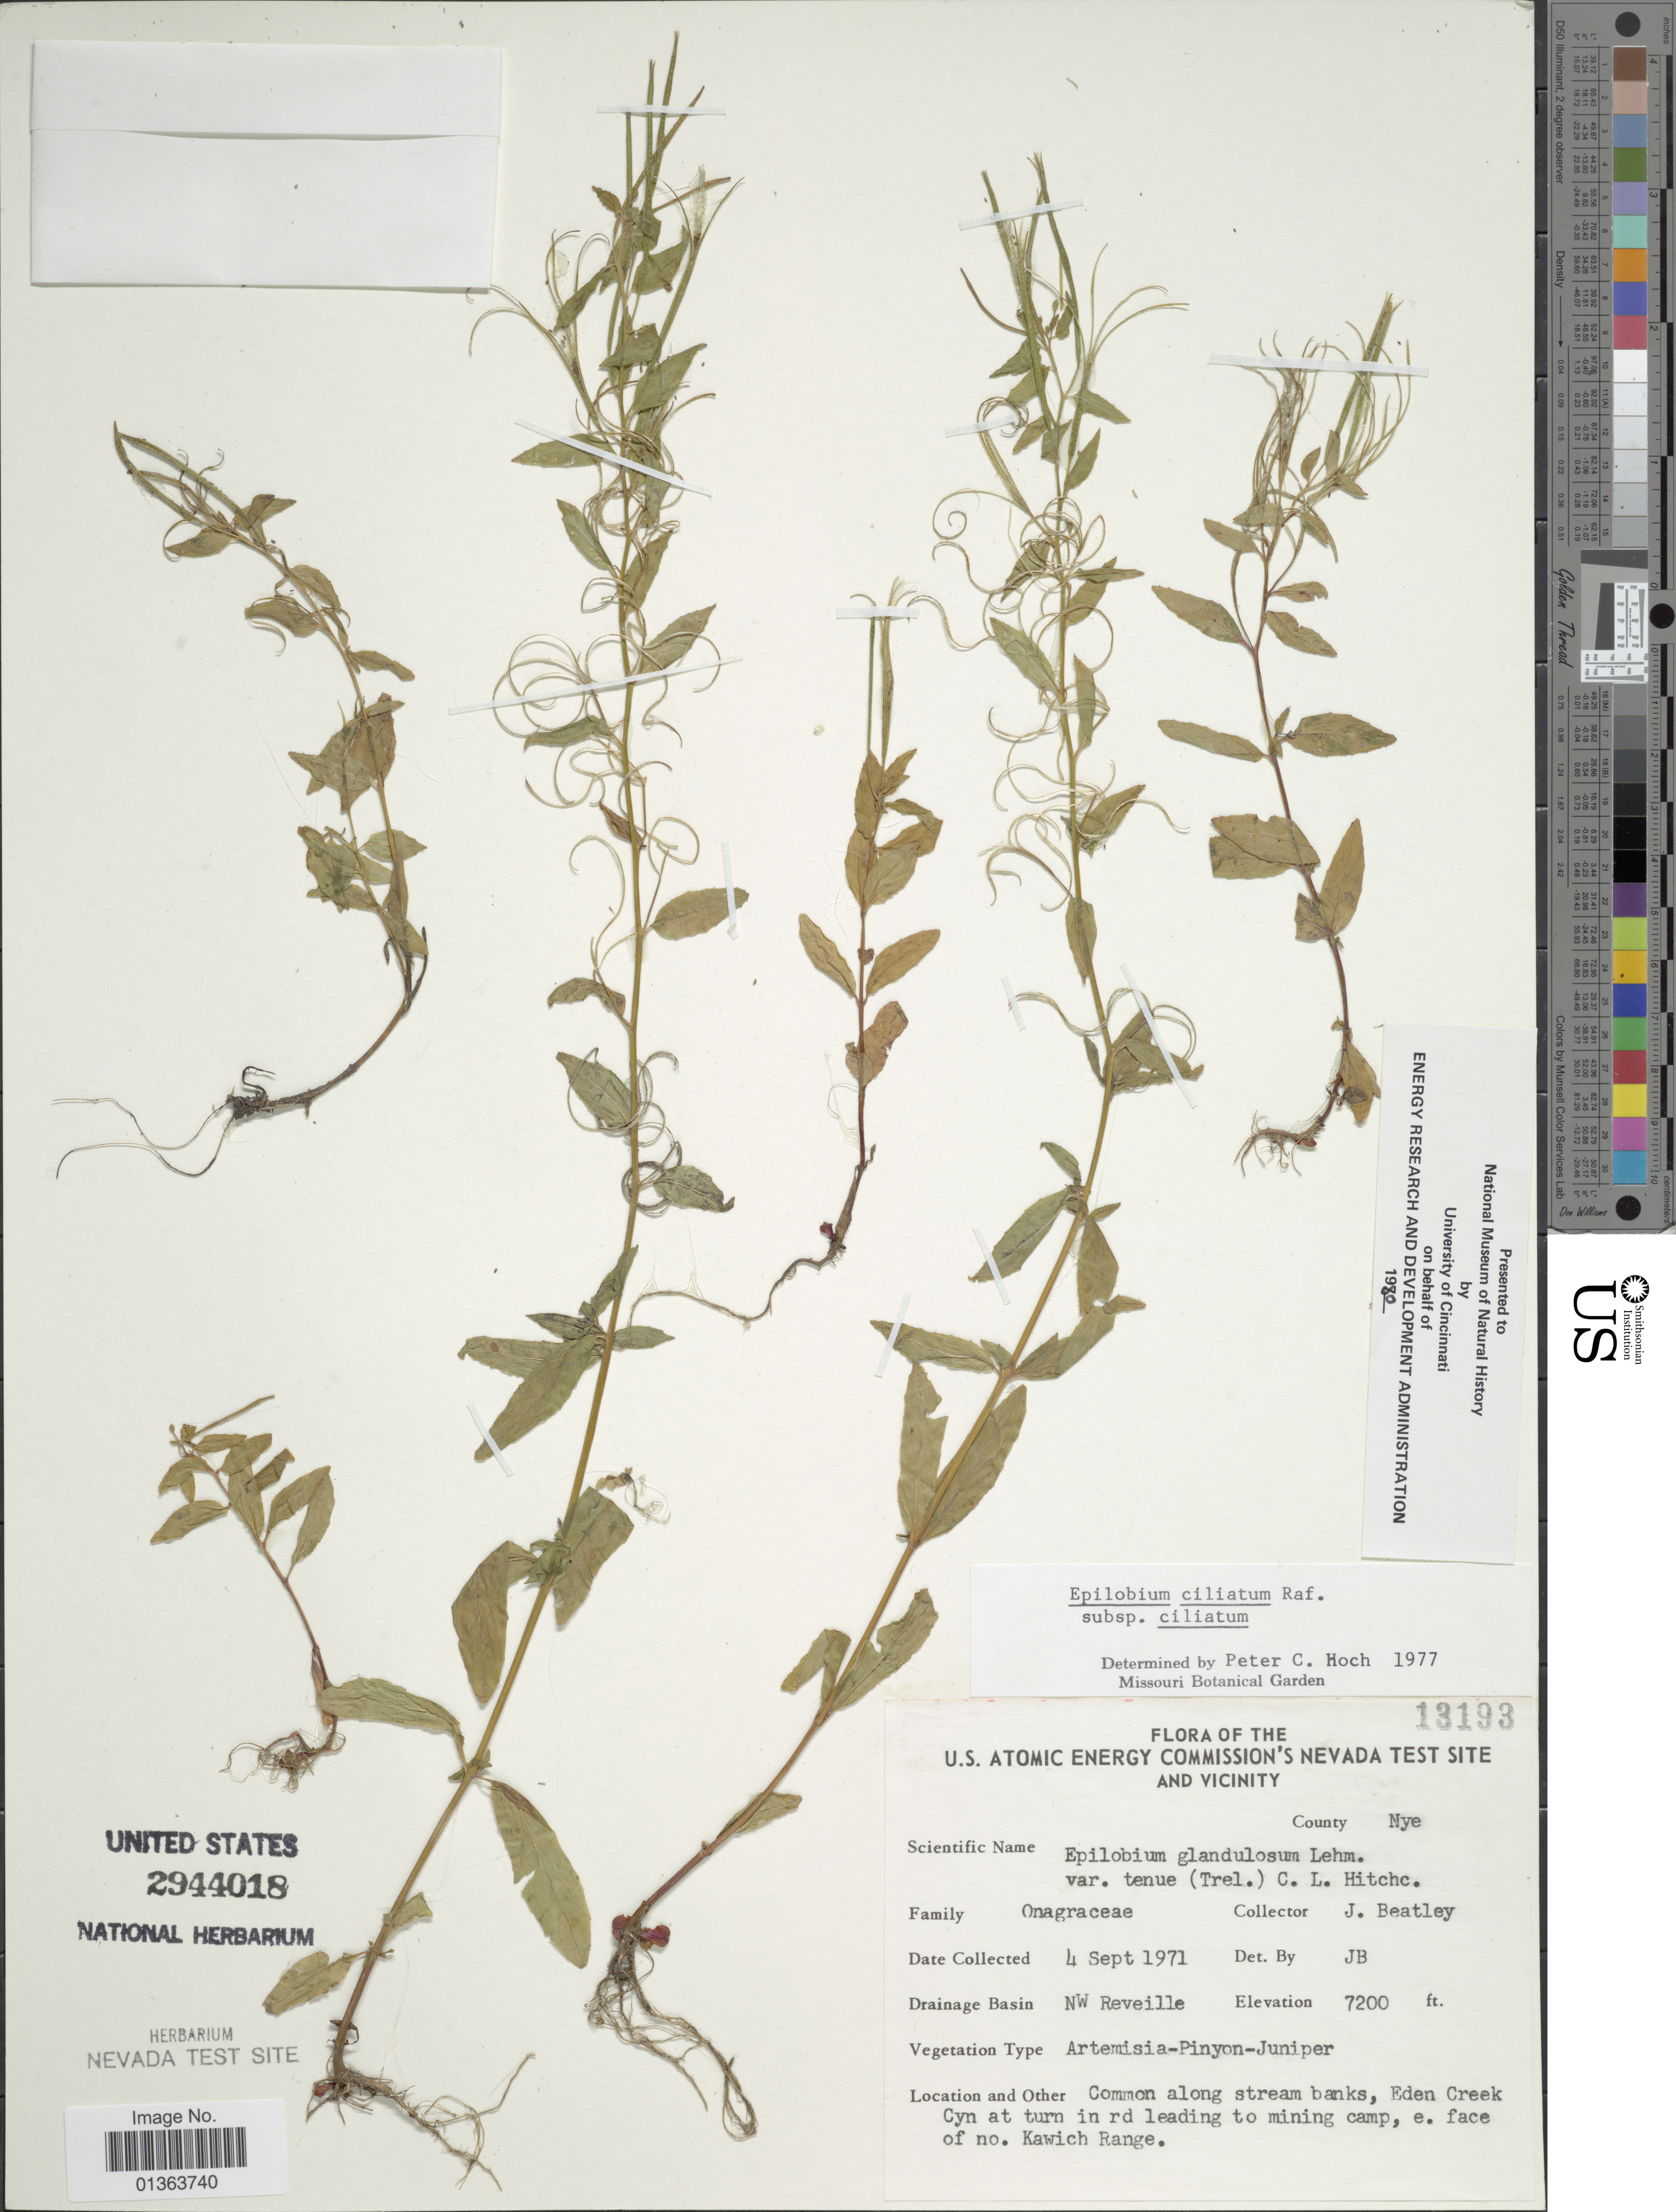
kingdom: Plantae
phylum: Tracheophyta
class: Magnoliopsida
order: Myrtales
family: Onagraceae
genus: Epilobium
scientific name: Epilobium ciliatum subsp. ciliatum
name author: Raf.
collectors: J. C. Beatley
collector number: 13193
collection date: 1971-09-04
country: United States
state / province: Nevada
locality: U.S. Atomic Energy Commission's Nevada Test Site and Vicinity. County Nye. Drainage Basin NW Reveille. Common along stream banks, Eden Creek Cyn at turn in rd leading to mining camp, e. face of no. Kawich Range.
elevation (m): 2195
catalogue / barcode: US 2944018